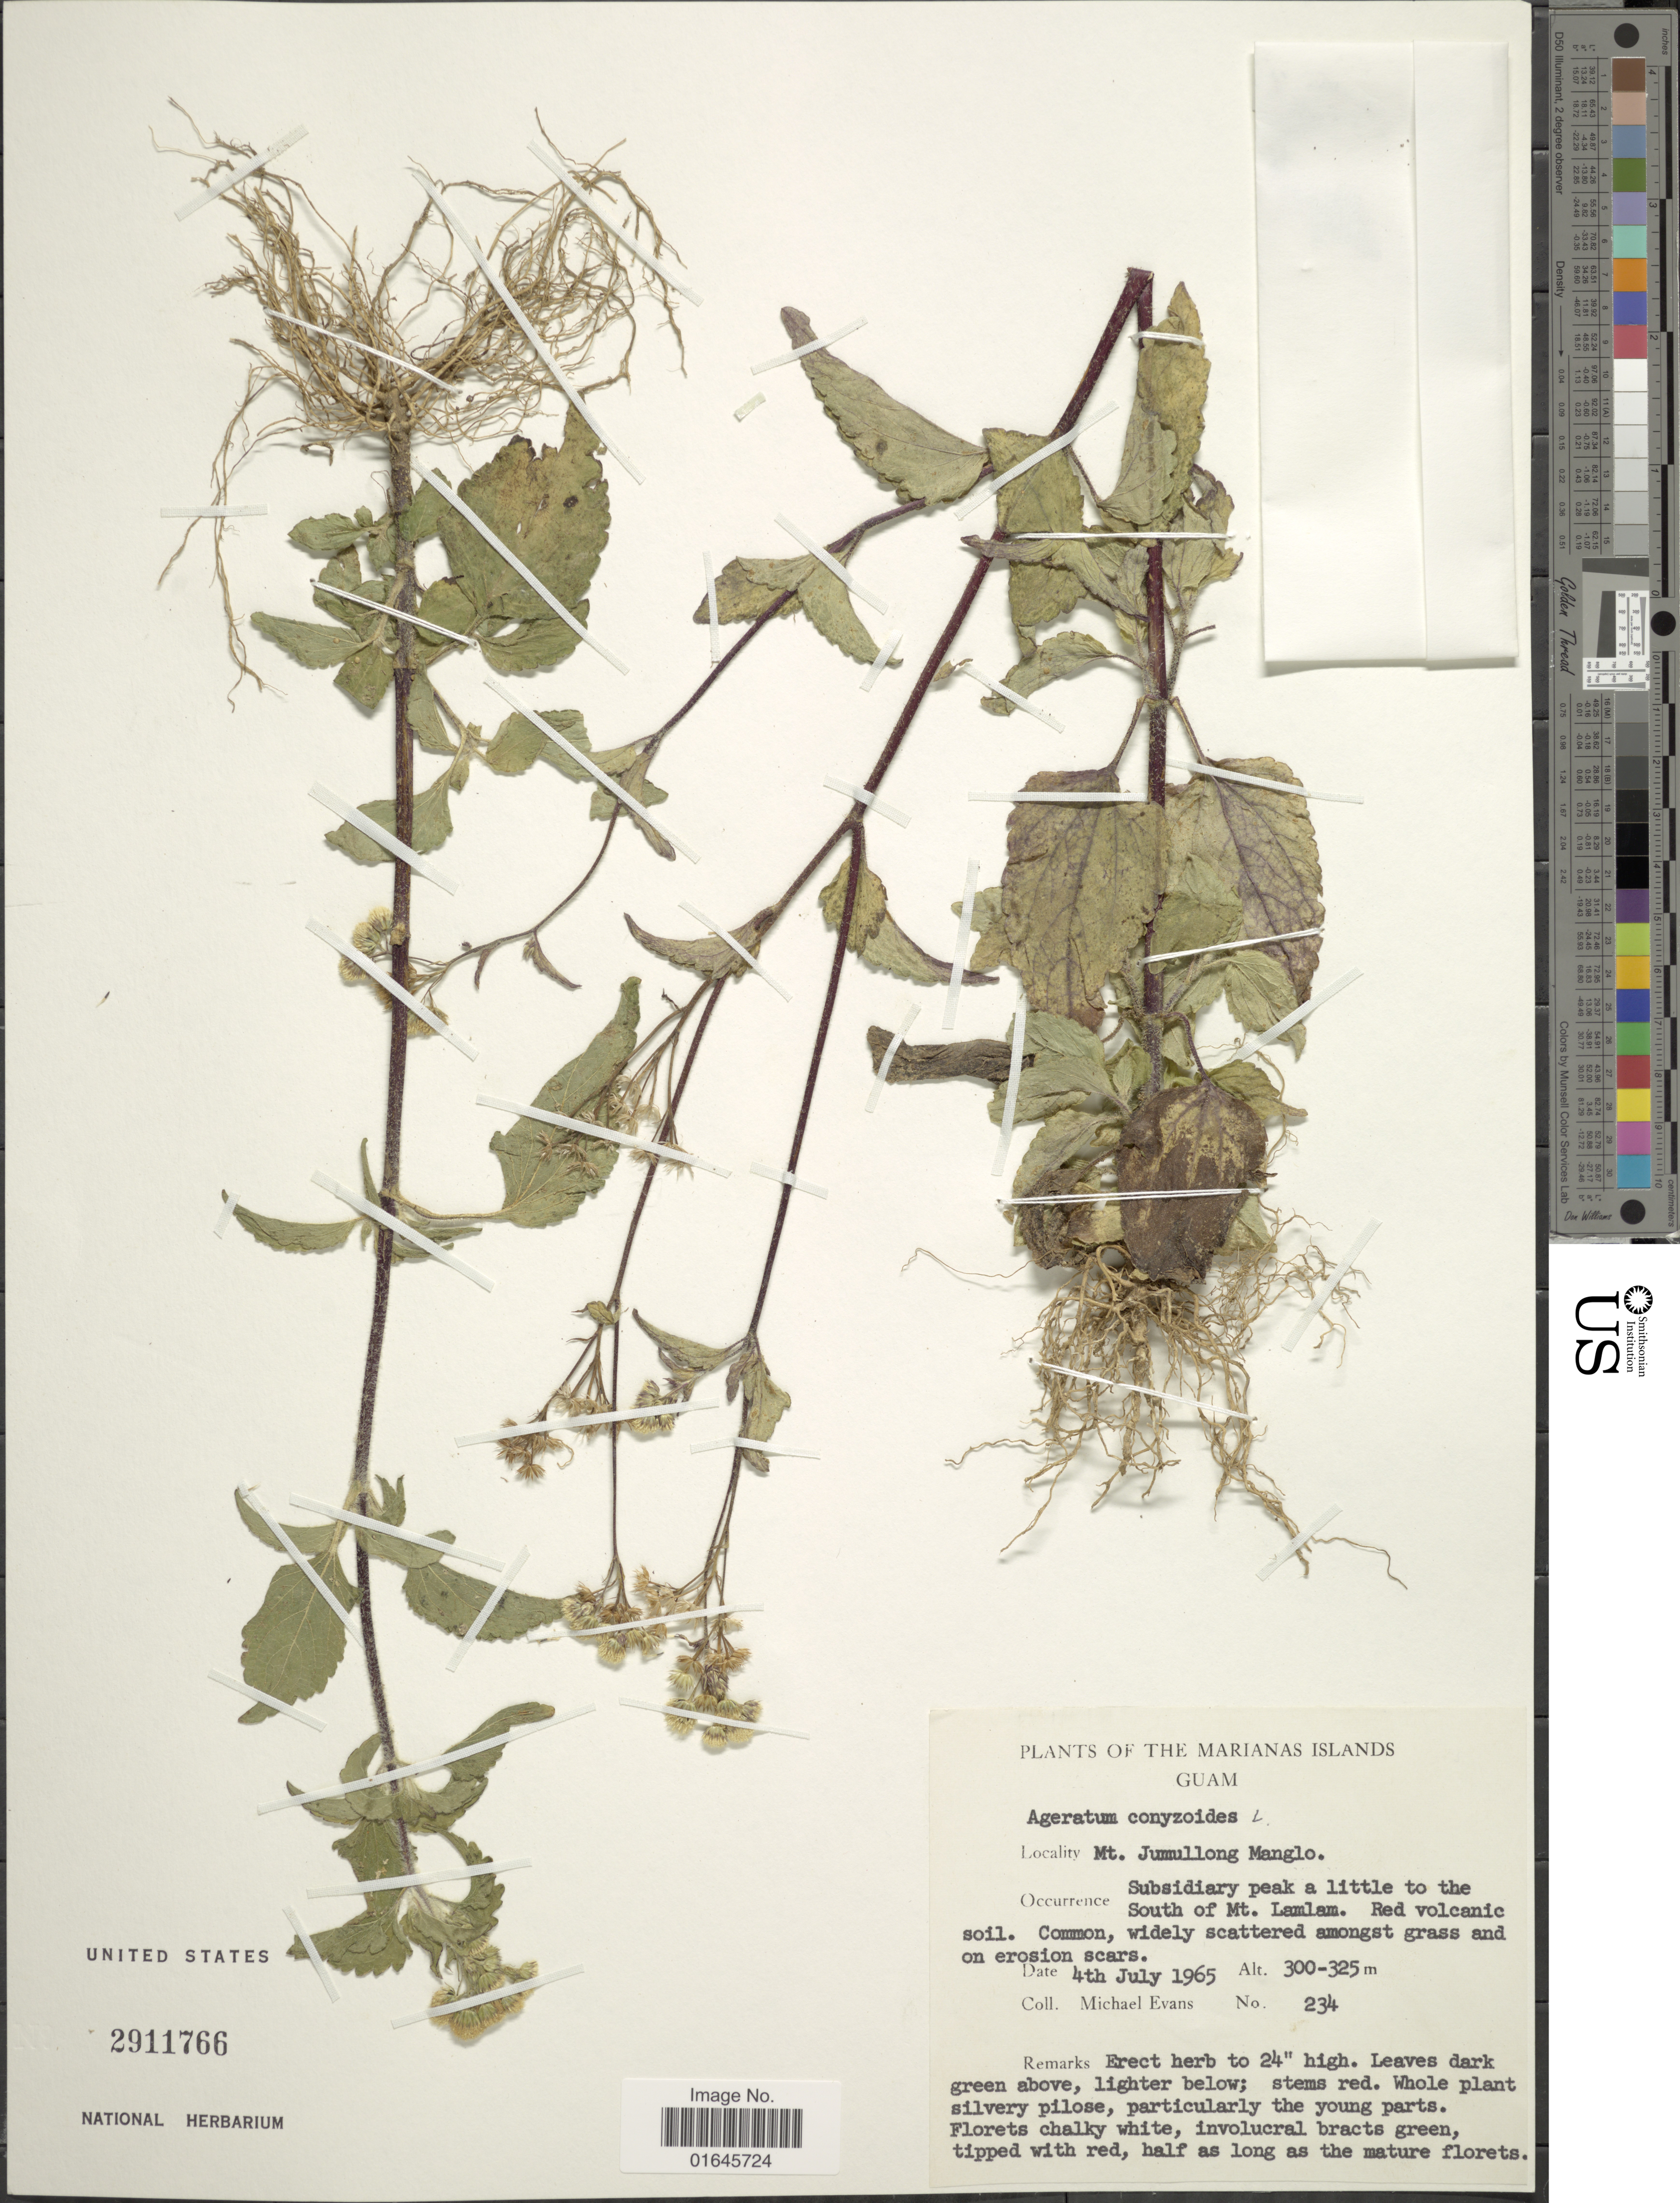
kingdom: Plantae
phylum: Tracheophyta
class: Magnoliopsida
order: Asterales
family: Asteraceae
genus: Ageratum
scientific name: Ageratum conyzoides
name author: L.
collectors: M. Evans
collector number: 234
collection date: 1965-07-04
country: Guam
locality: The Marianas Islands, Mt. Jumullong Manglo, Subsidiary peak a little to the South of Mt. Lamlam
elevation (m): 300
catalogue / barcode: US 2911766